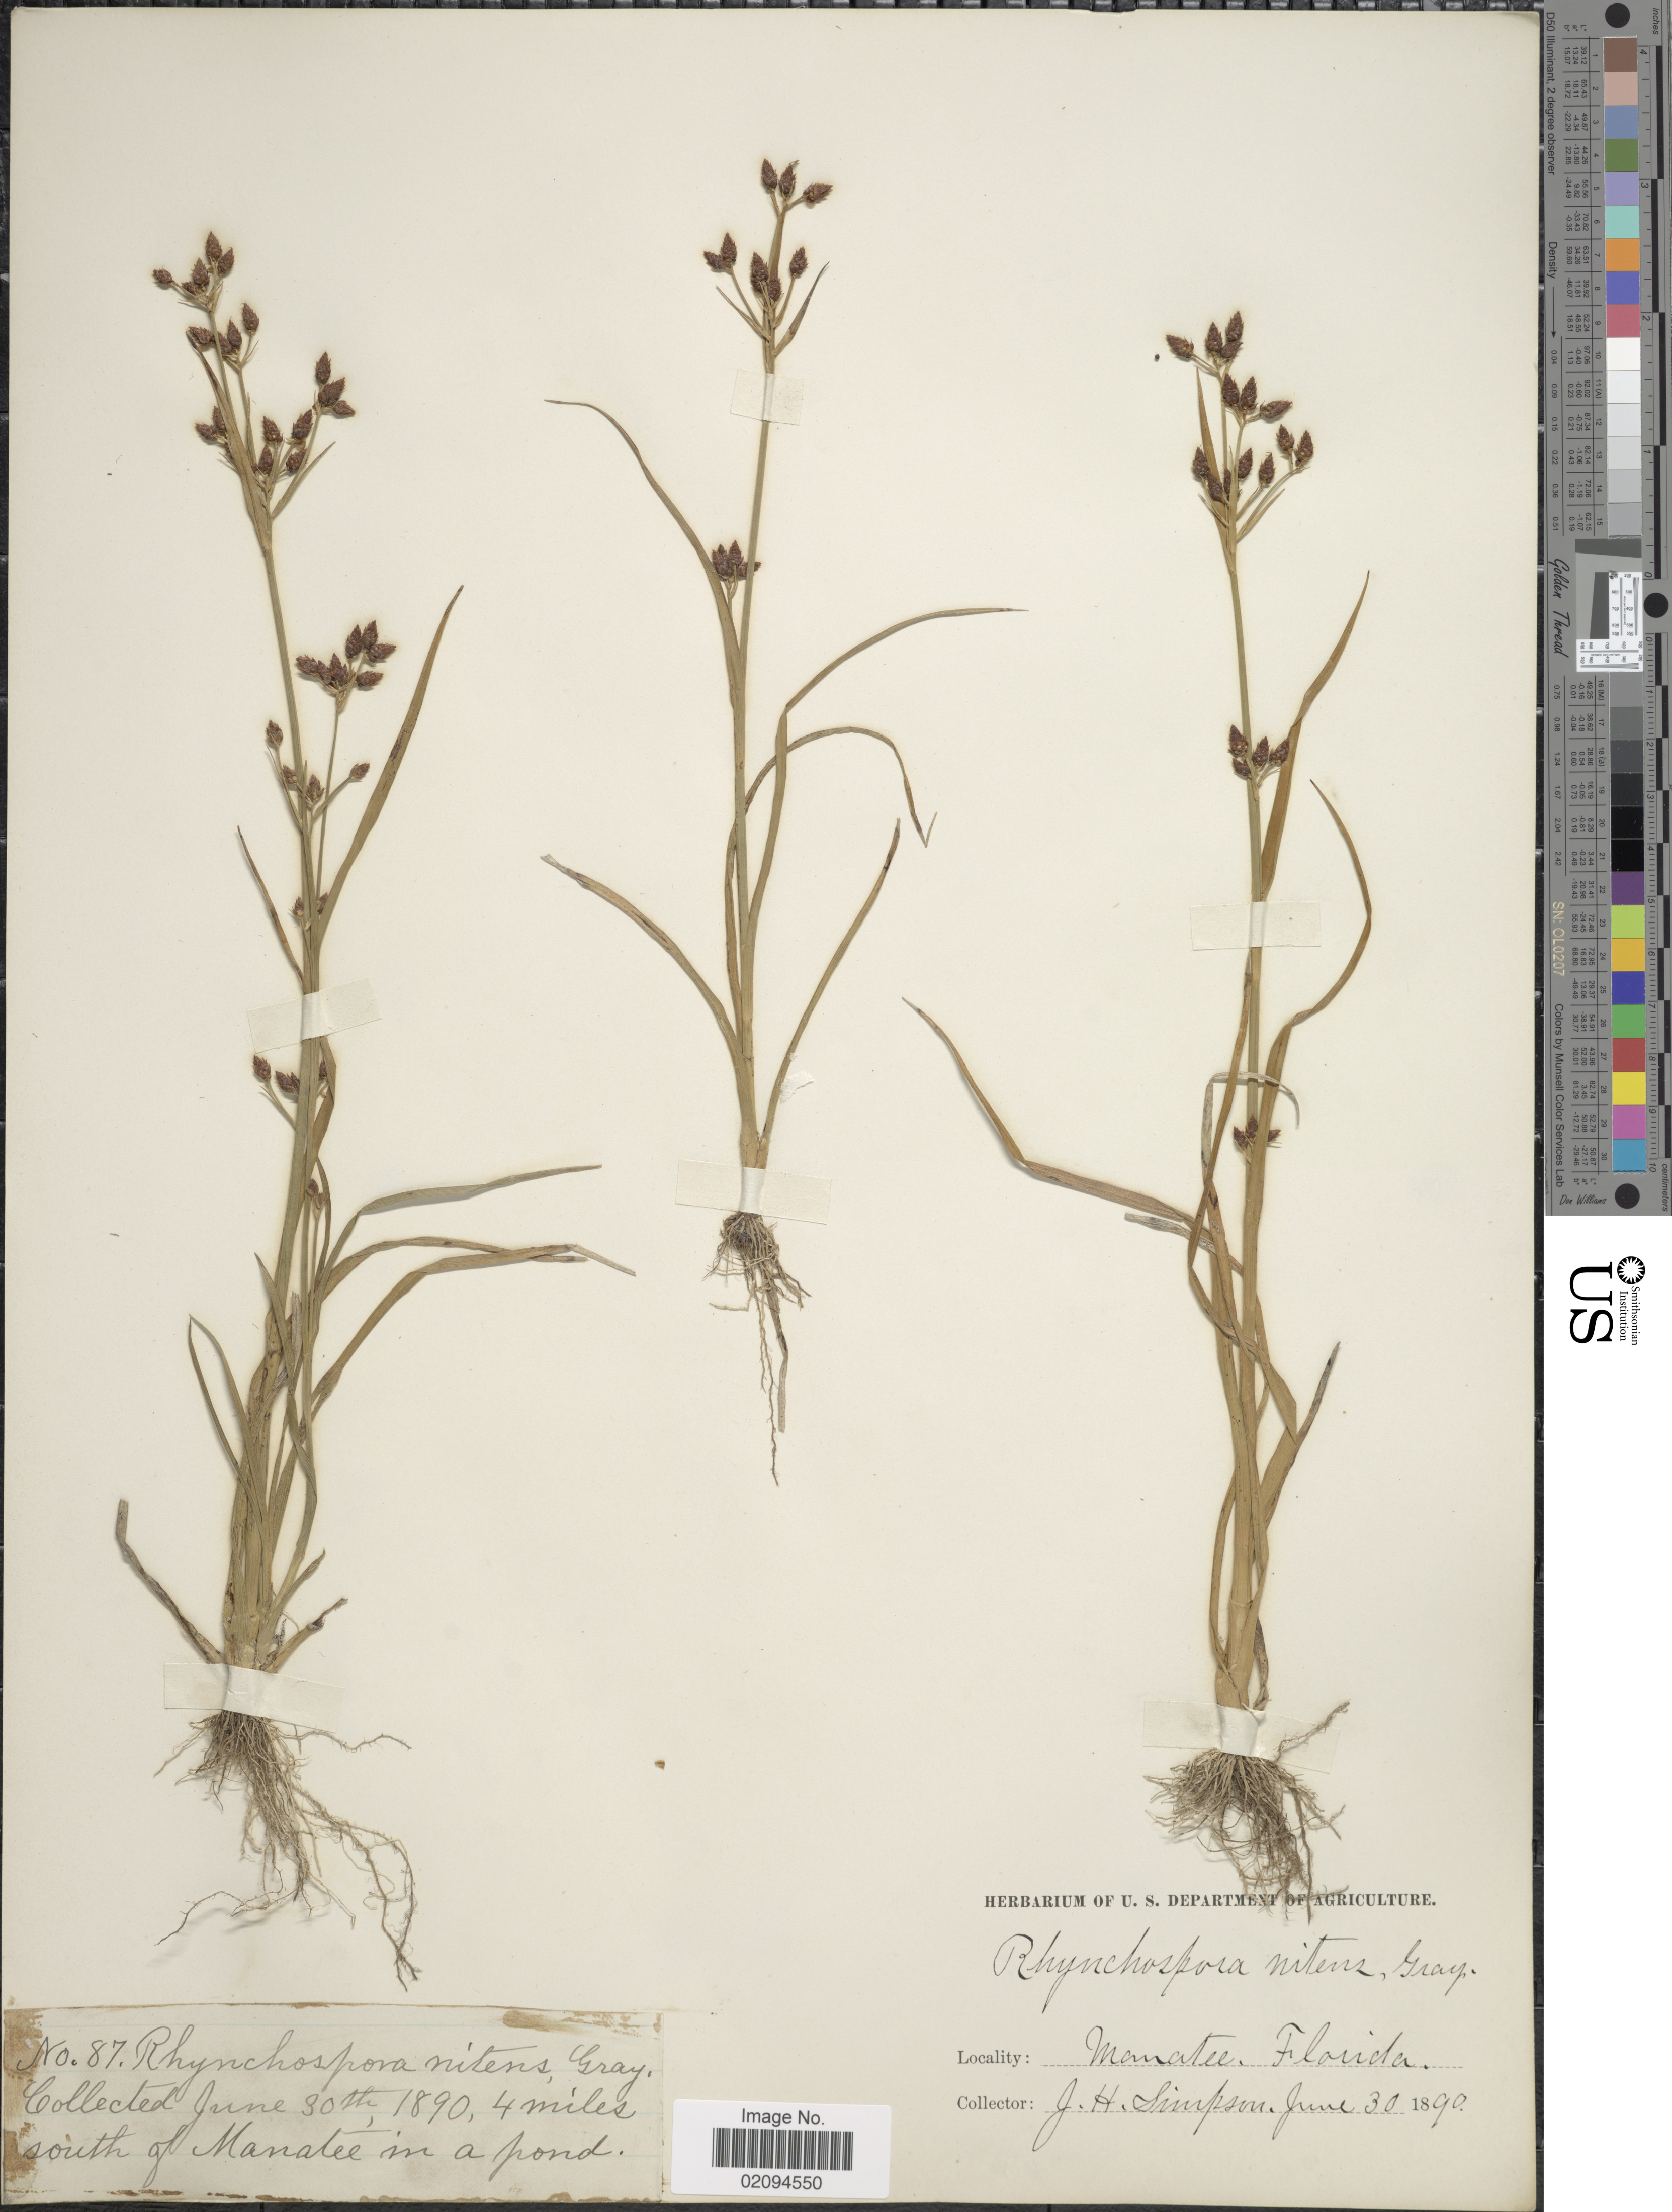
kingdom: Plantae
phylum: Tracheophyta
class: Liliopsida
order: Poales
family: Cyperaceae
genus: Rhynchospora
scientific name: Rhynchospora nitens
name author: (Vahl) A. Gray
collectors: J. H. Simpson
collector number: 87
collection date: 1890-06-30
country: United States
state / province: Florida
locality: South of Manatee in a pond